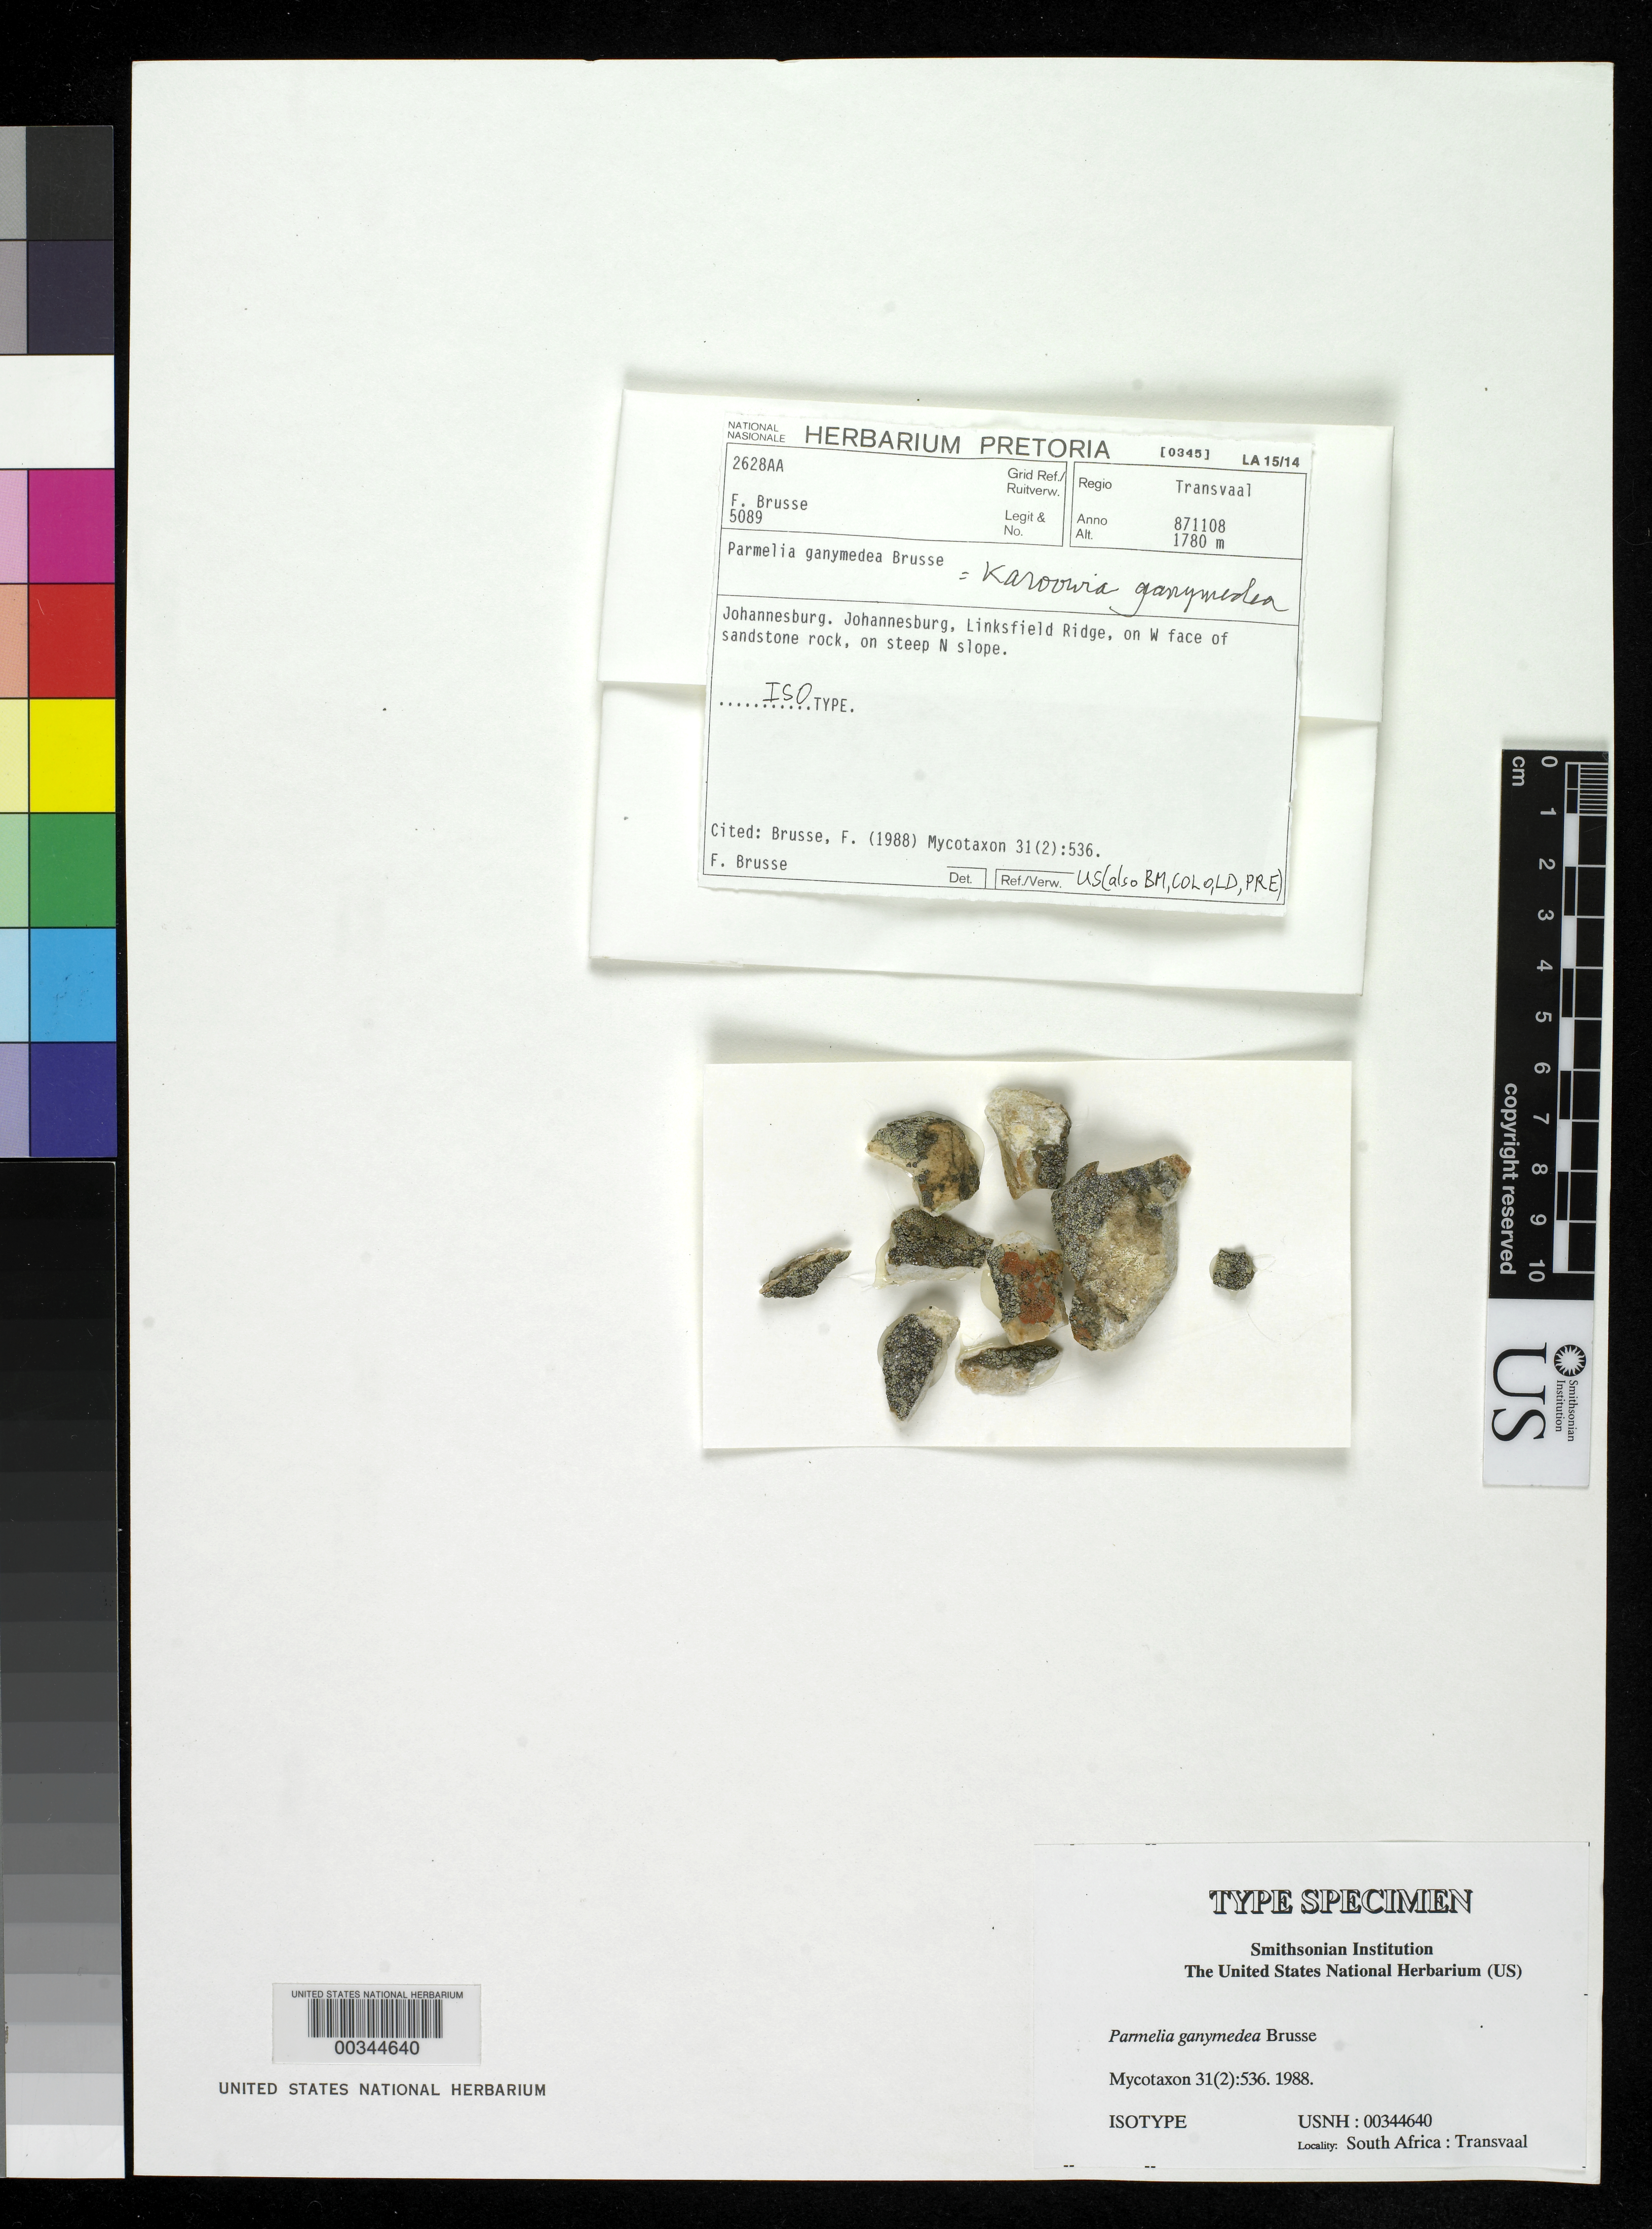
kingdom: Fungi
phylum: Ascomycota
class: Lecanoromycetes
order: Lecanorales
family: Parmeliaceae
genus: Parmelia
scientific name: Parmelia ganymedea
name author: Brusse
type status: Isotype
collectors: F. A. Brusse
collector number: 5089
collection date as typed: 08 Nov 1987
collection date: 1987-11-08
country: South Africa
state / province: Gauteng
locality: Johannesburg, Linksfield Ridge, W face of sandstone, steep N slope. Transvaal